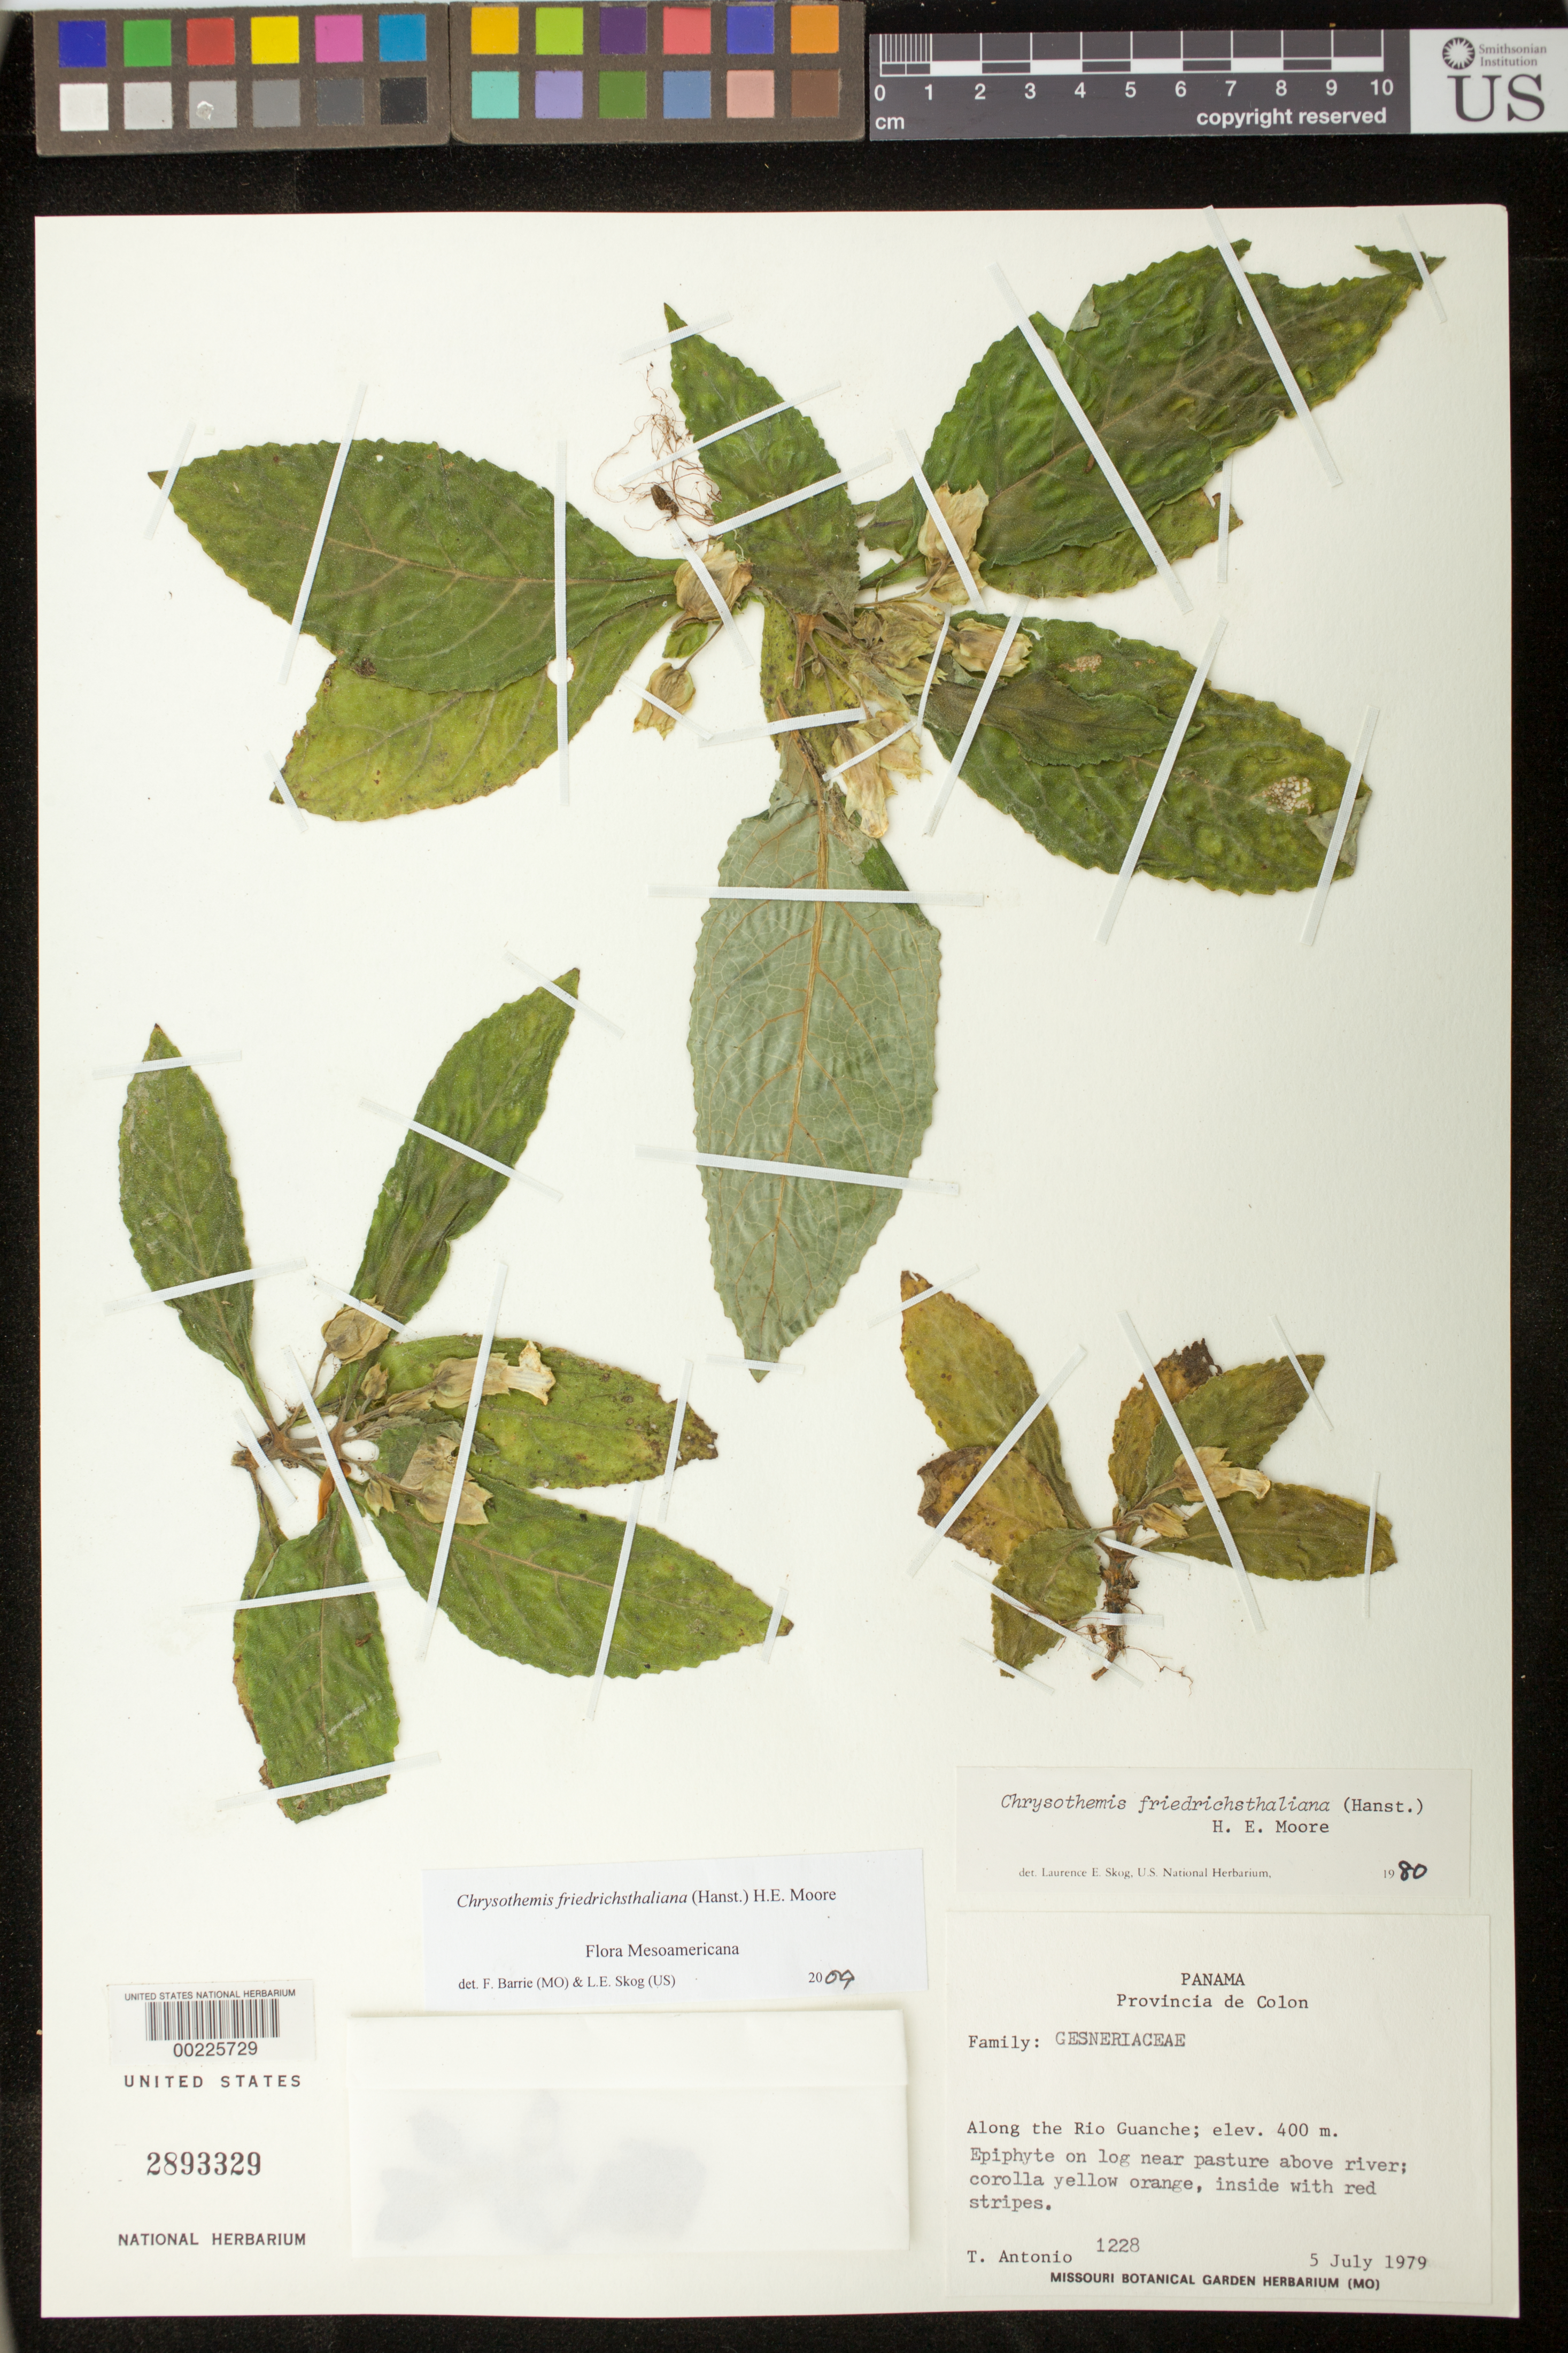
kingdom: Plantae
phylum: Tracheophyta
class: Magnoliopsida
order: Lamiales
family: Gesneriaceae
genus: Chrysothemis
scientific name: Chrysothemis friedrichsthaliana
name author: (Hanst.) H.E. Moore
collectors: T. Antonio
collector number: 1228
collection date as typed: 05 Jul 1979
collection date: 1979-07-05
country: Panama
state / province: Colón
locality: Canal Zone; along the Rio Guanche, near pasture above river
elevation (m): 400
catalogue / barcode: US 2893329